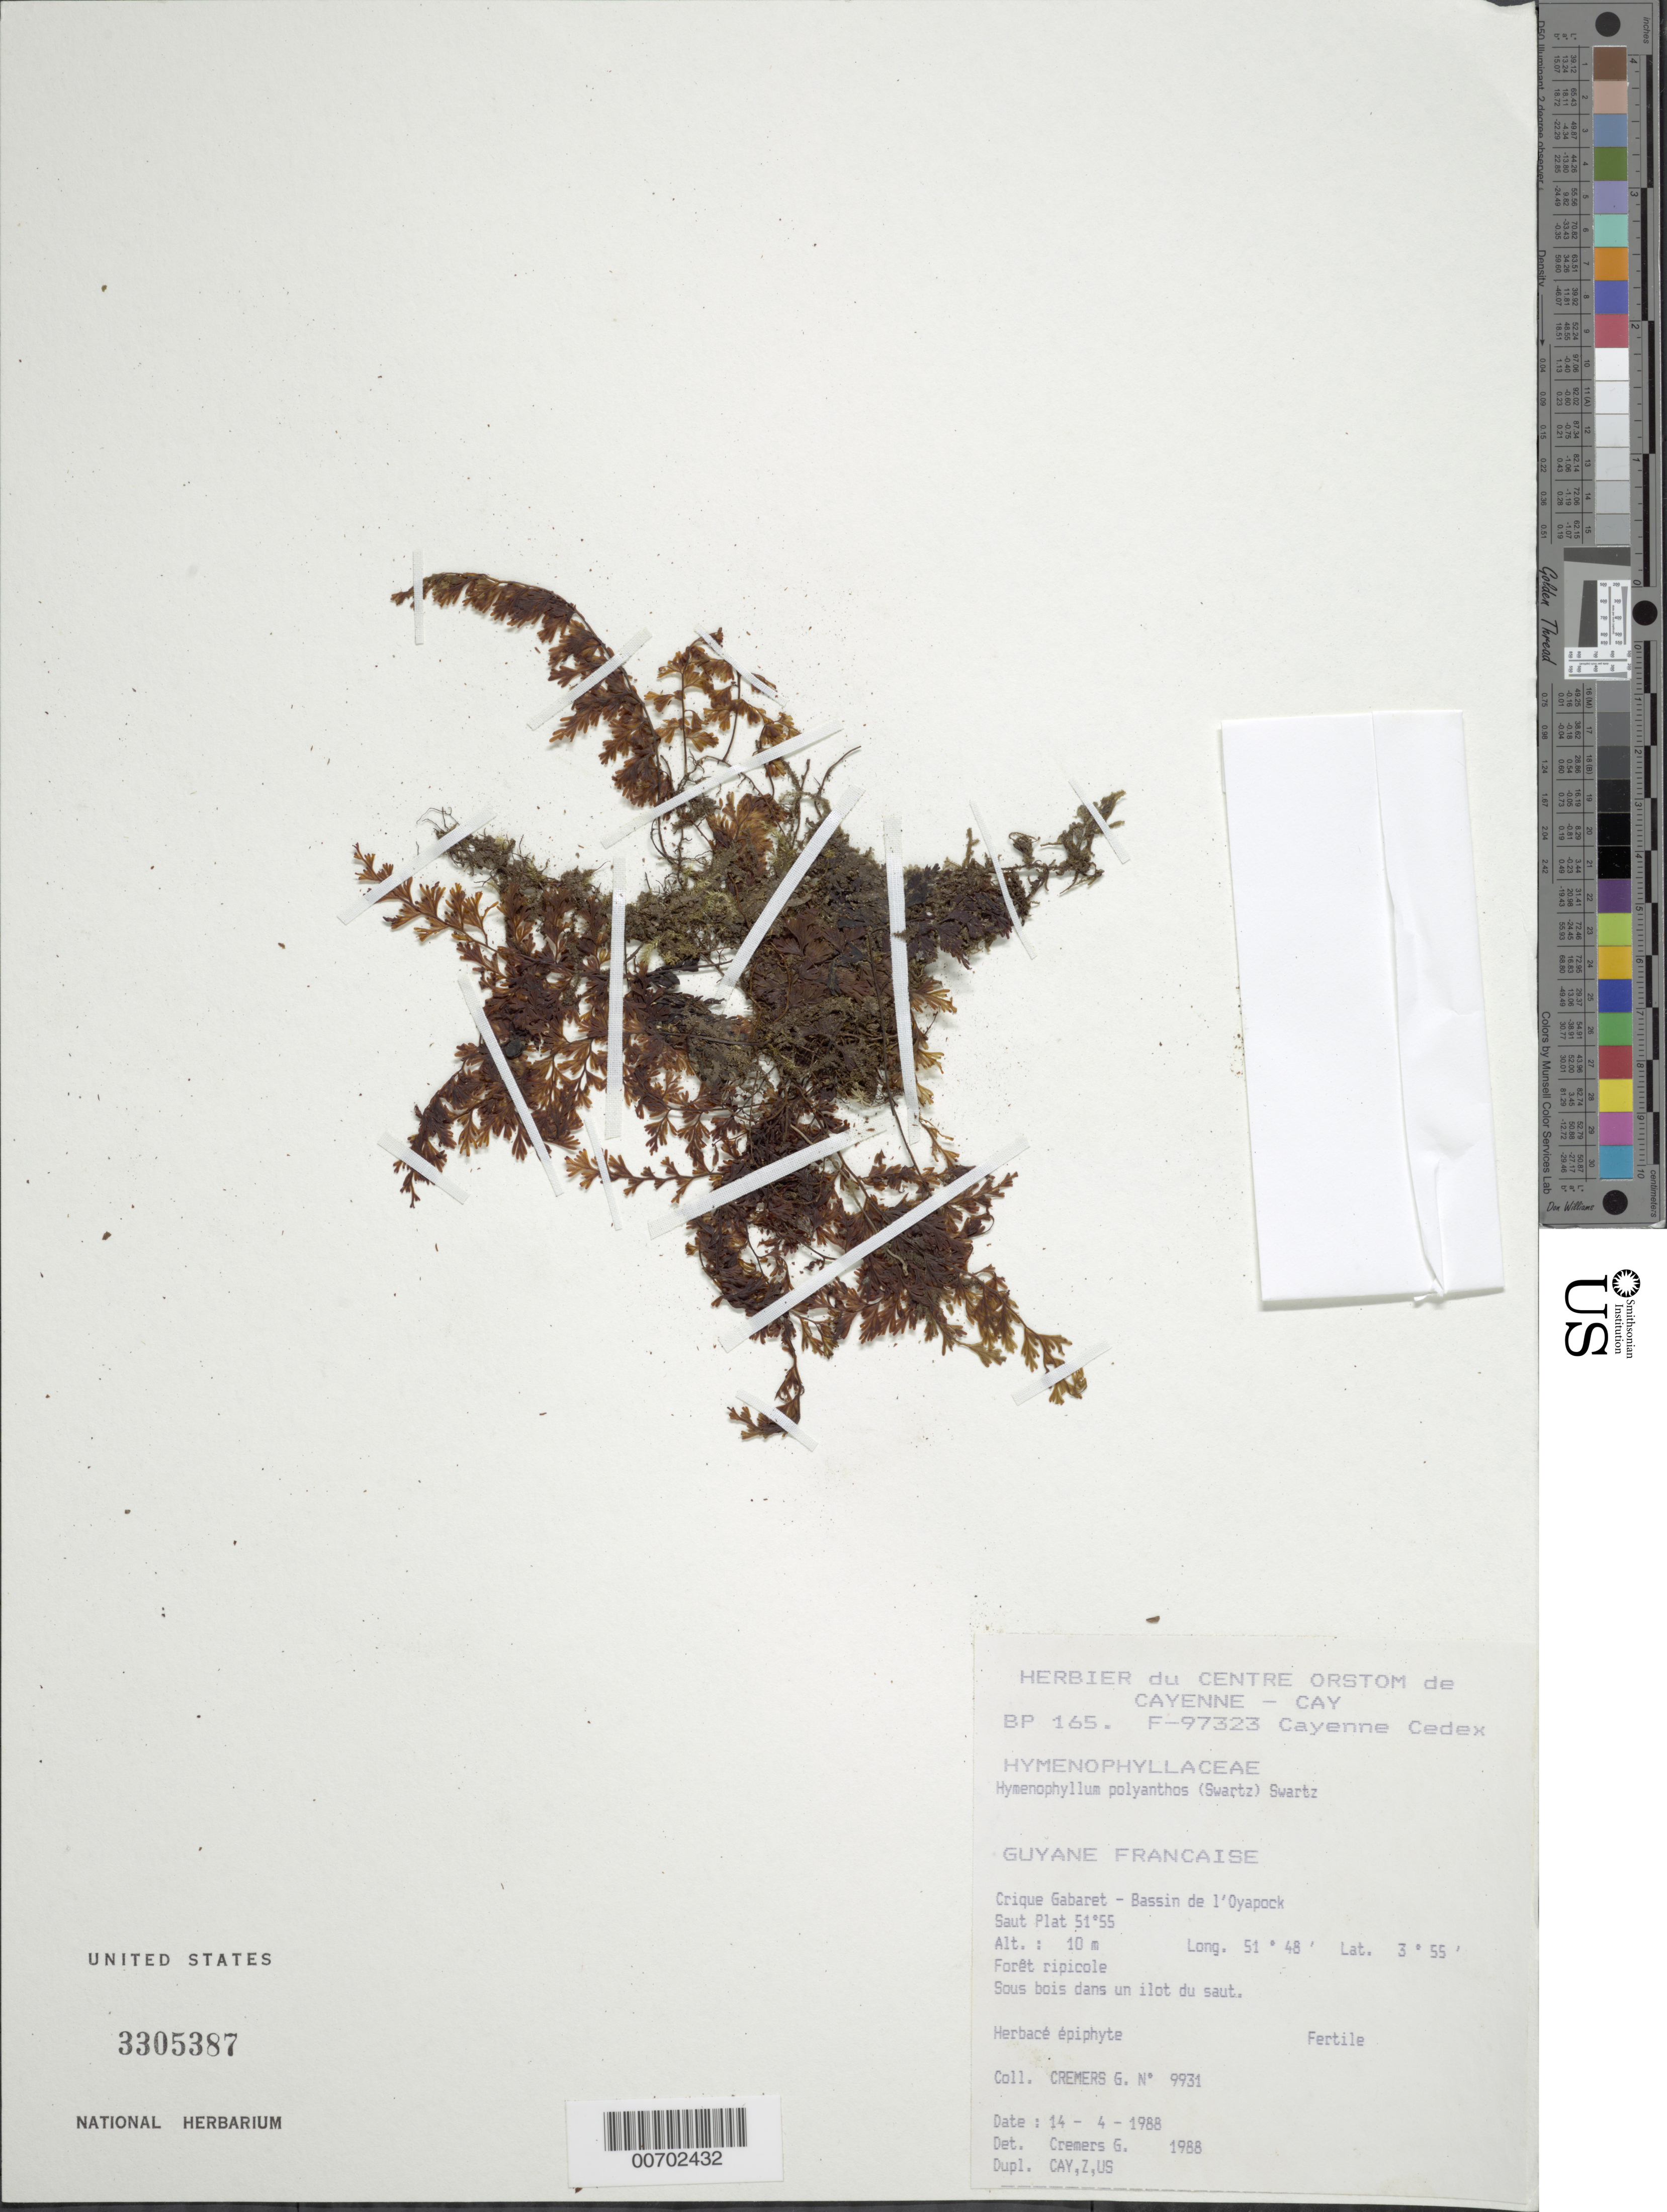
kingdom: Plantae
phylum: Tracheophyta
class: Polypodiopsida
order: Hymenophyllales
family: Hymenophyllaceae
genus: Hymenophyllum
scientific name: Hymenophyllum polyanthos var. polyanthos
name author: (Sw.) Sw.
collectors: G. Cremers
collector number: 9931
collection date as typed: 14-Apr-88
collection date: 1988-04-14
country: French Guiana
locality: Crique Gabaret, Bassin de l'Oyapock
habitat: Riparian forest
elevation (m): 10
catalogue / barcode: US 3305387